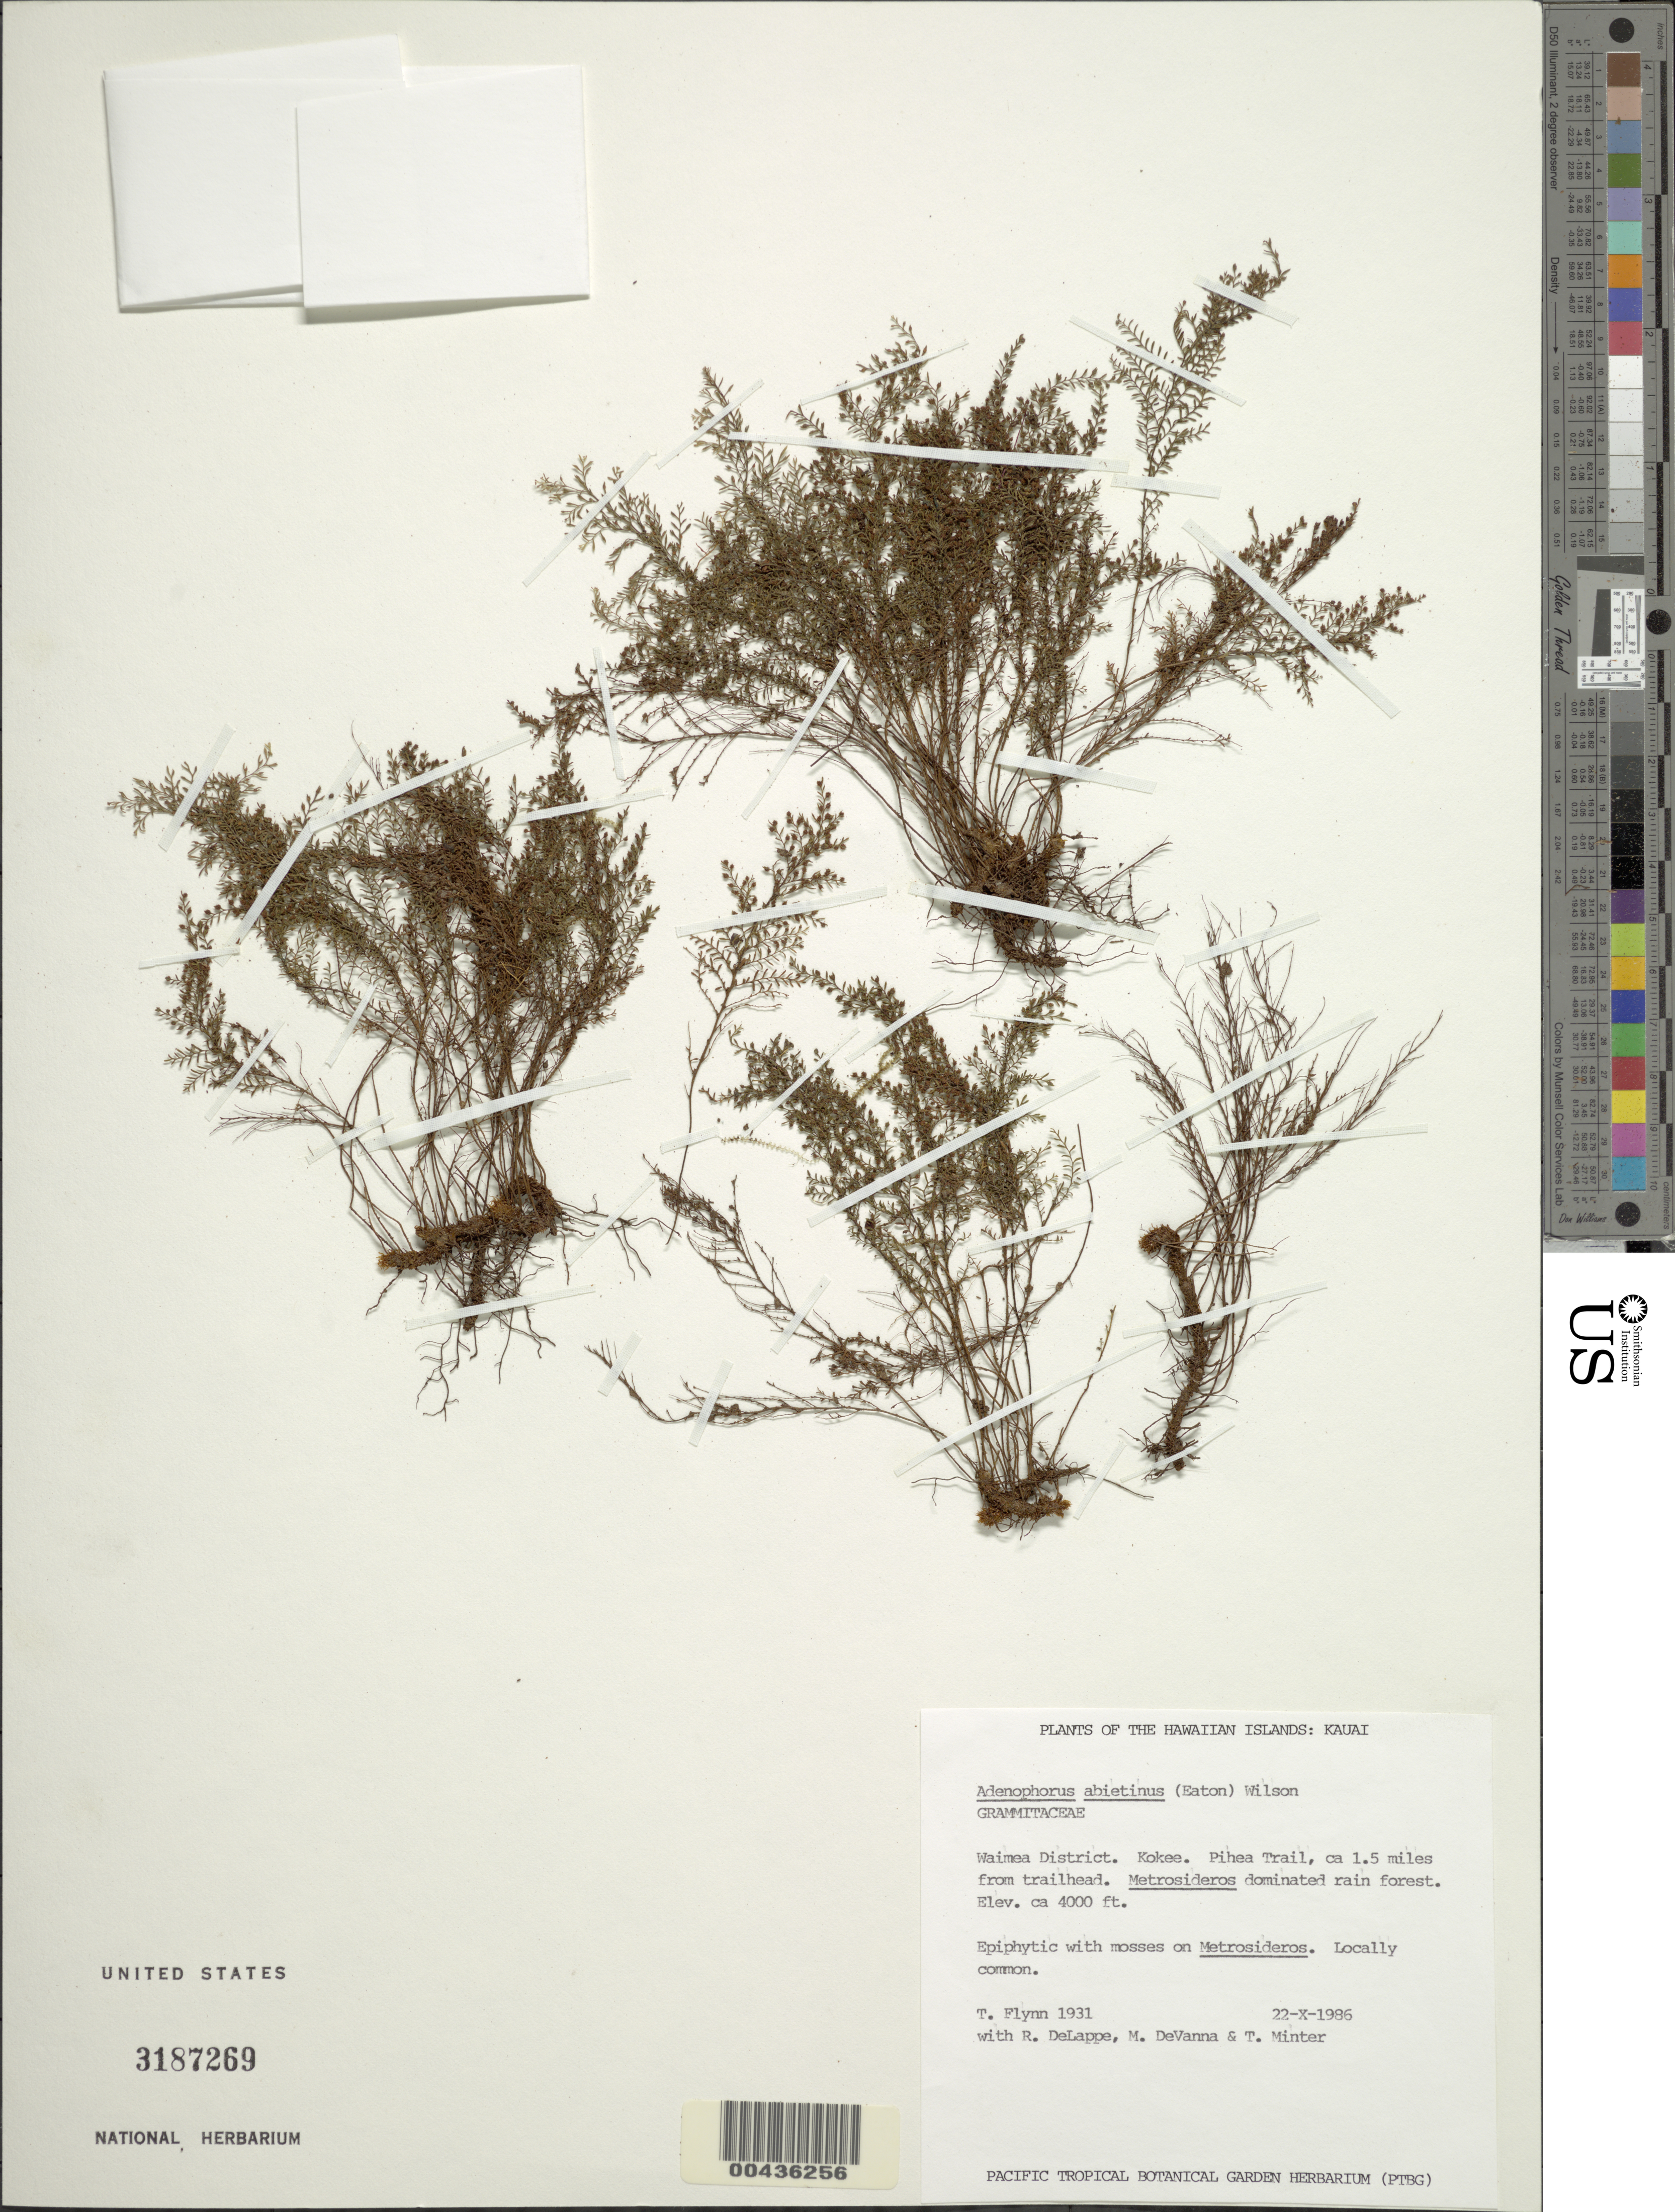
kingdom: Plantae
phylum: Tracheophyta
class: Polypodiopsida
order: Polypodiales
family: Polypodiaceae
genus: Adenophorus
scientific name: Adenophorus abietinus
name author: (D.C. Eaton) K.A. Wilson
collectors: T. W. Flynn, R. DeLappe, M. DeVanna & T. Minter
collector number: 1931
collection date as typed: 22 Oct 1986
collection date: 1986-10-22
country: United States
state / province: Hawaii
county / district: Kauai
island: Kaua'i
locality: Waimea District, Kokee, Pihea Trail, ca 1.5 mi from trailhead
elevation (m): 1219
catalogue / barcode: US 3187269